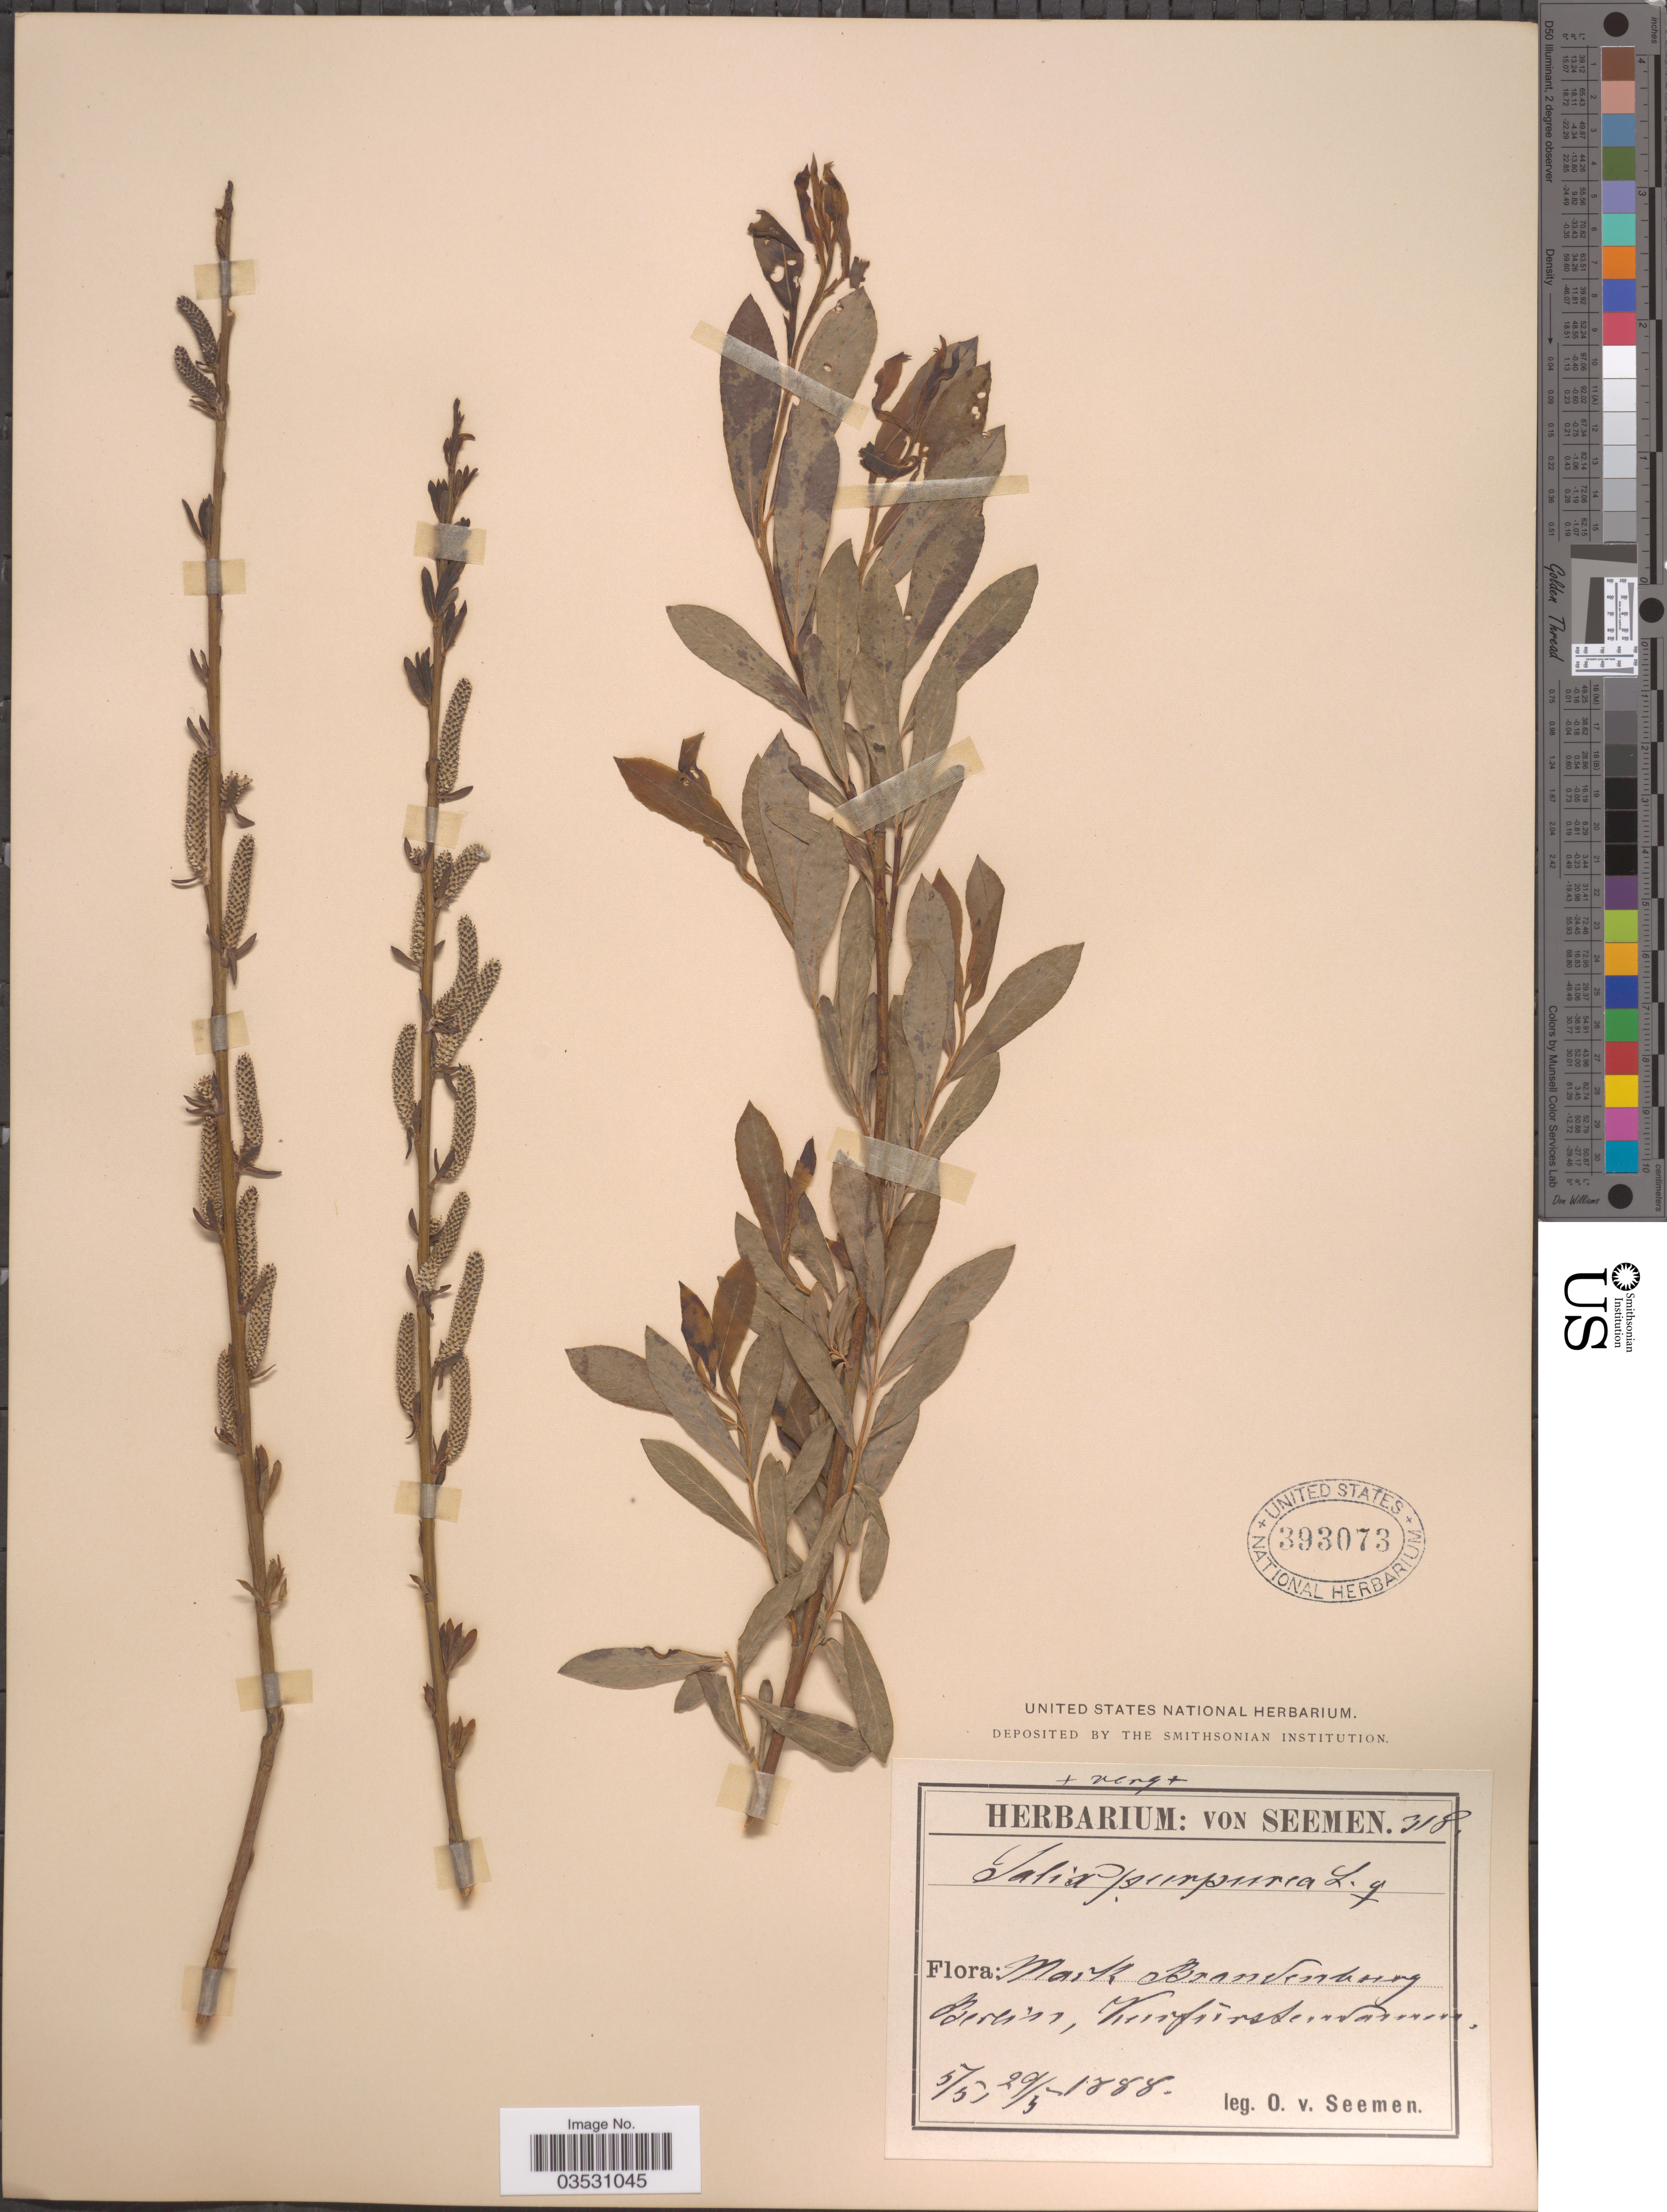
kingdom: Plantae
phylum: Tracheophyta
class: Magnoliopsida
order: Malpighiales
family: Salicaceae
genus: Salix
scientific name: Salix purpurea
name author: L.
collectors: K. O. von Seemen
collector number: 318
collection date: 1888-05-05/1888-05-29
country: Germany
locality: Mark, Brandenburg, Berlin, Kurfurstendamm.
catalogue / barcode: US 393073